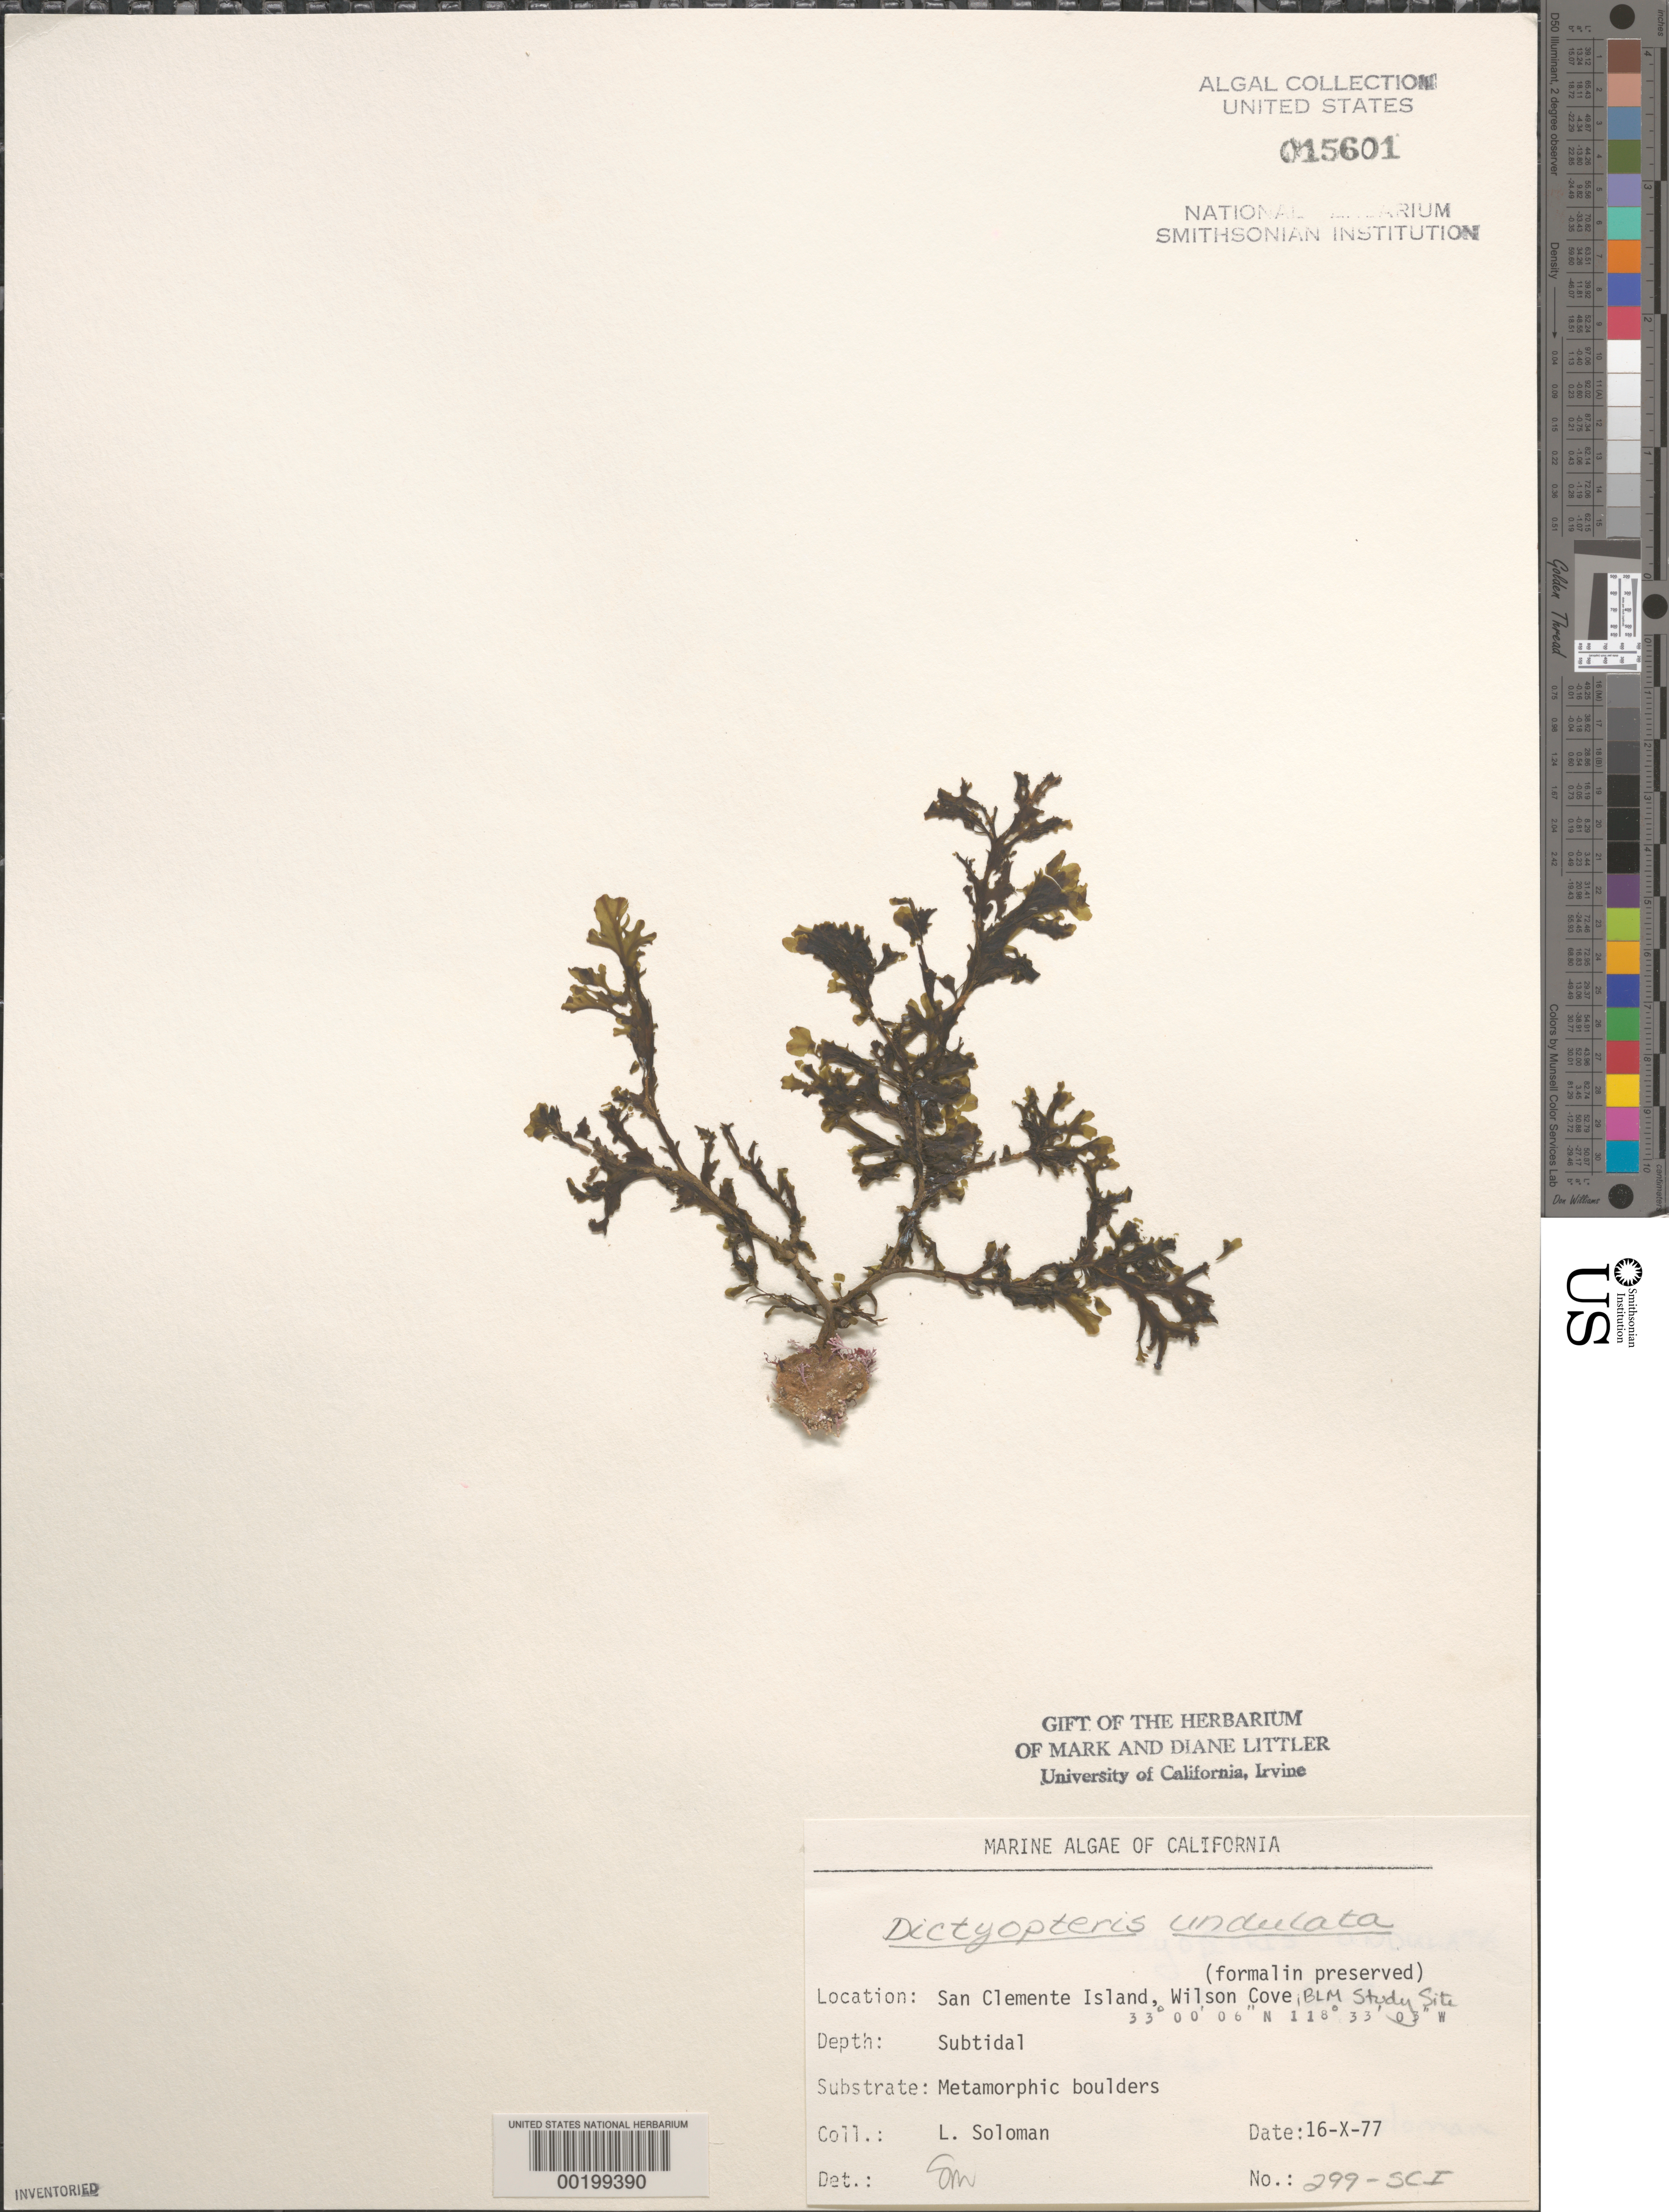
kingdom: Chromista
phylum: Ochrophyta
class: Phaeophyceae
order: Dictyotales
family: Dictyotaceae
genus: Dictyopteris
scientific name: Dictyopteris undulata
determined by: Murray, S. N.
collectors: L. Soloman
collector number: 299-sci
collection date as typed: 16 Oct 1977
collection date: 1977-10-16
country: United States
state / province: California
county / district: Los Angeles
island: San Clemente Island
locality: Wilson Cove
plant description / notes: BLM-SOCALBIGHT Rocky Intertidal Survey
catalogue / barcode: US 15601